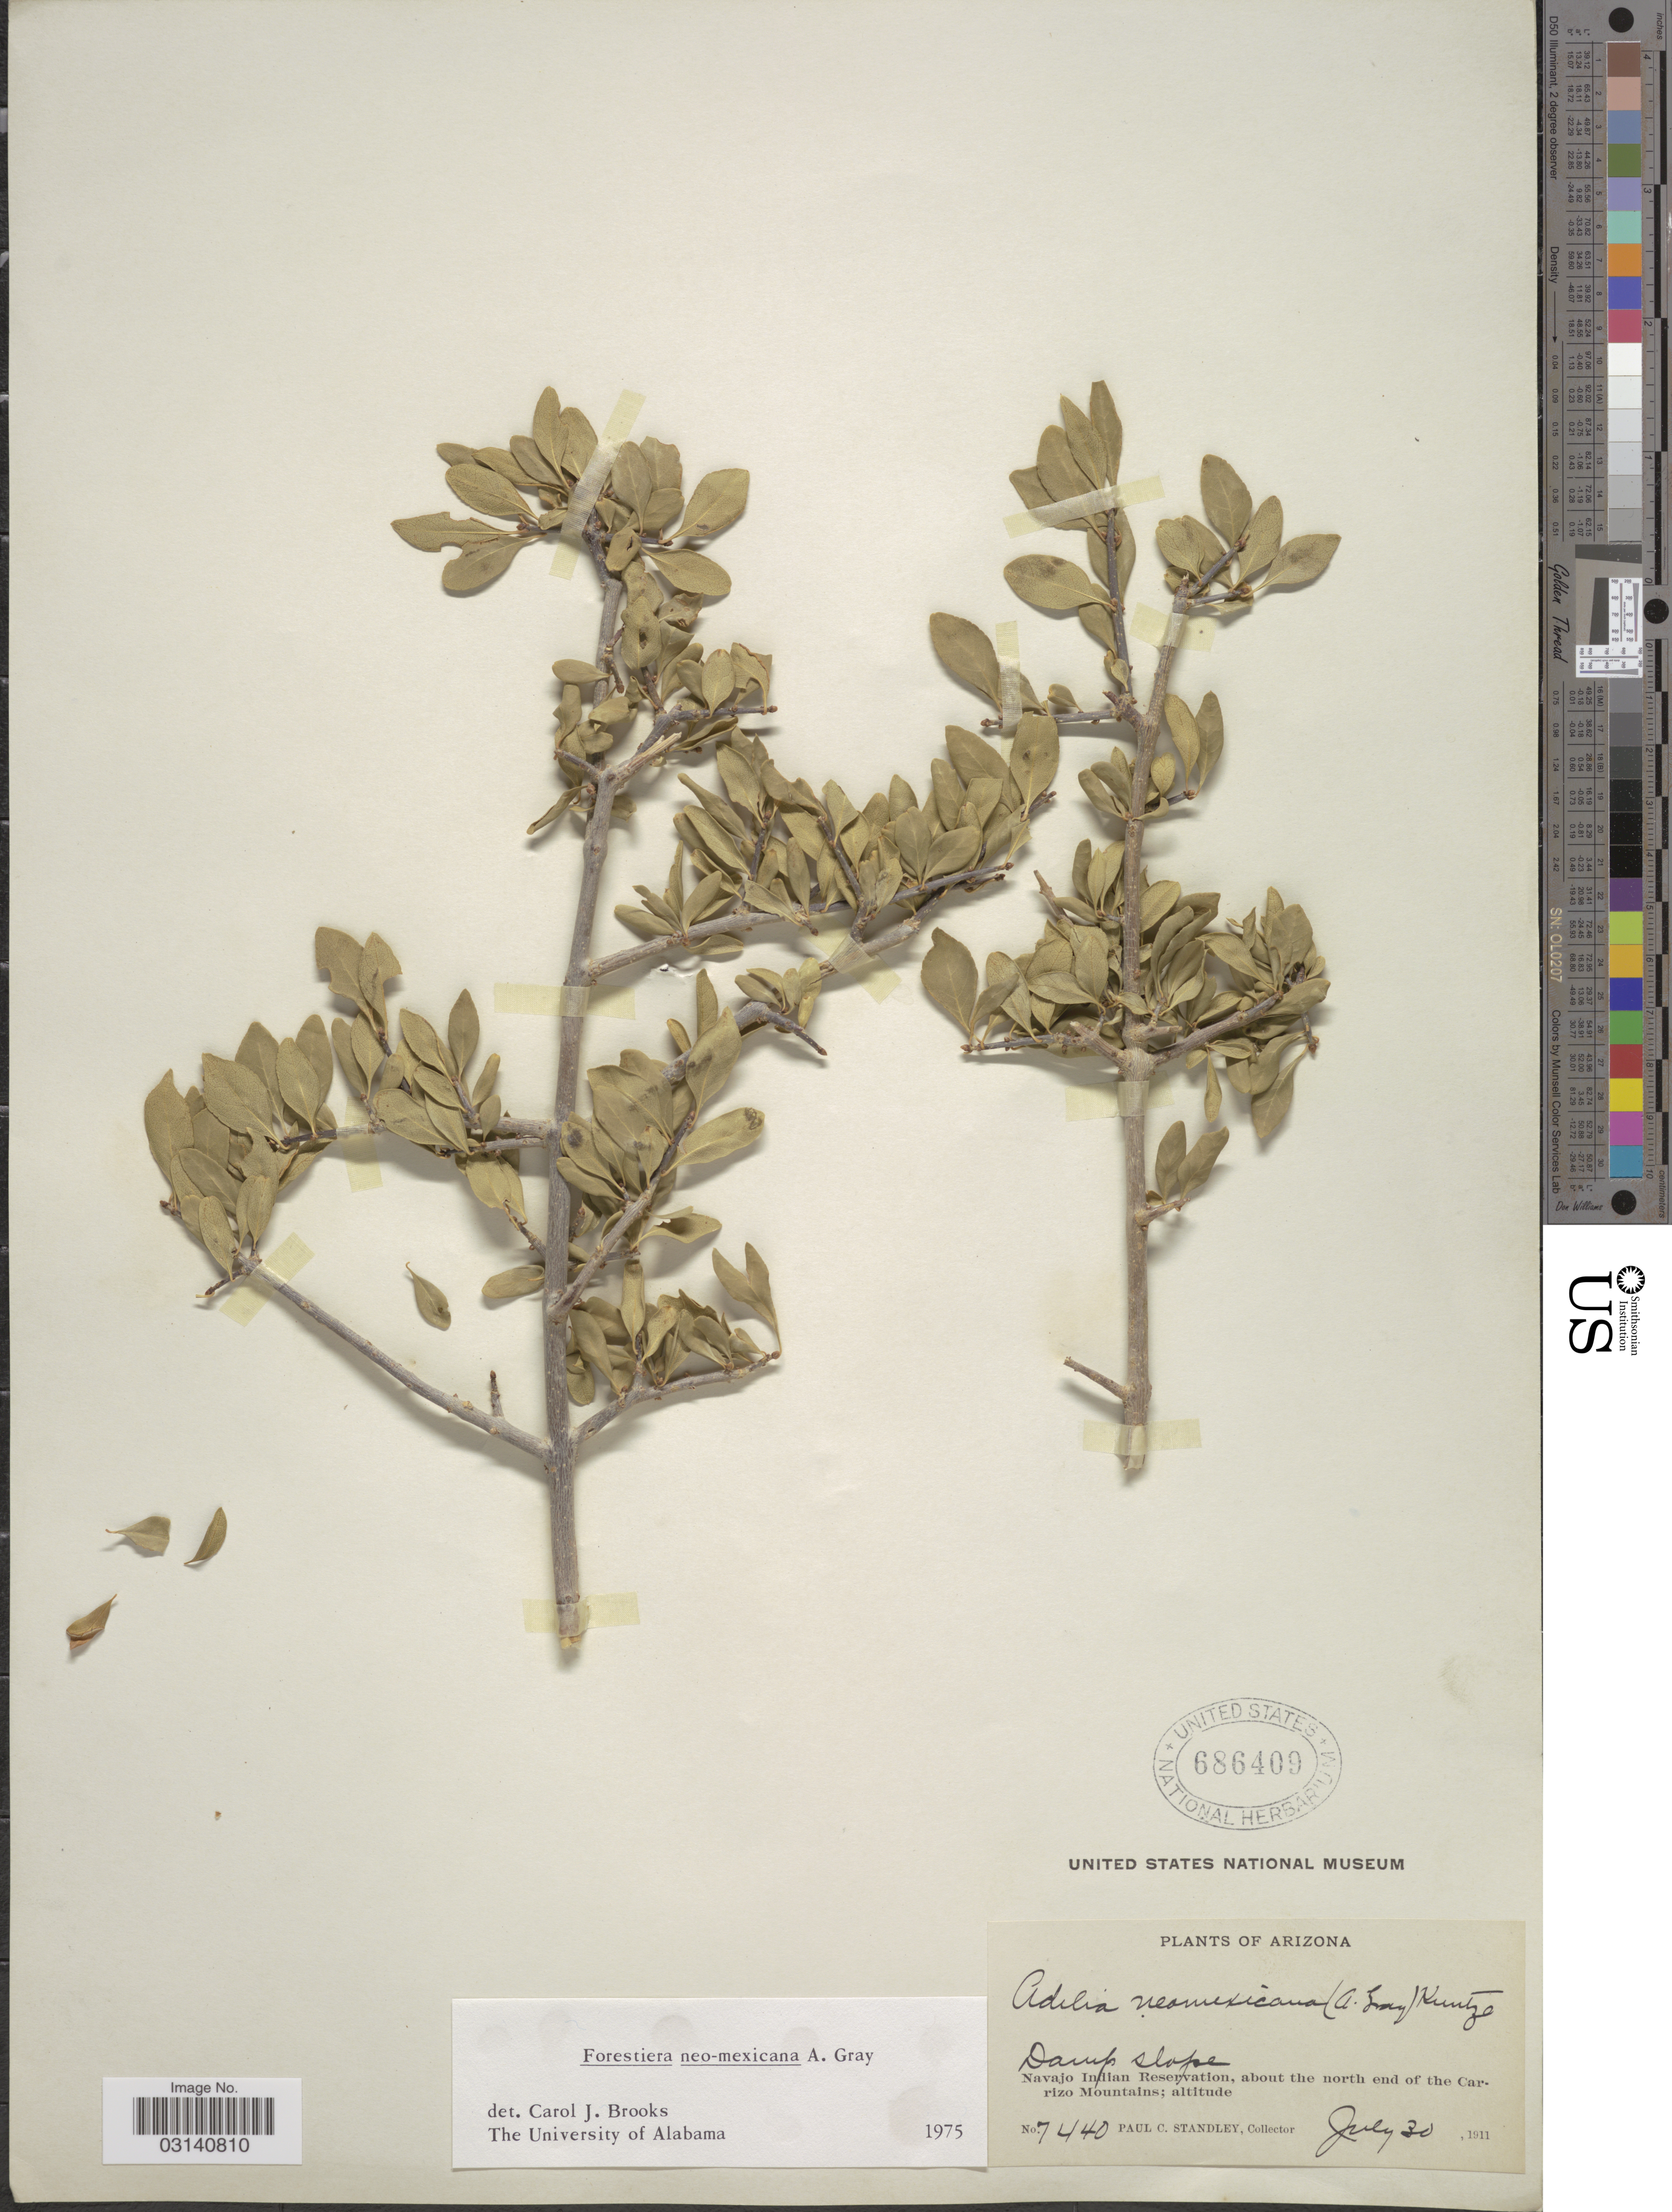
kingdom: Plantae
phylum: Tracheophyta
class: Magnoliopsida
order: Lamiales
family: Oleaceae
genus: Forestiera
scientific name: Forestiera neomexicana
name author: A. Gray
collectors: P. C. Standley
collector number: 7440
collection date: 1911-07-30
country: United States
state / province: Arizona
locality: Navajo Indian Reservation, about the north end of the Carrizo Mountains.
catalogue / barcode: US 686409